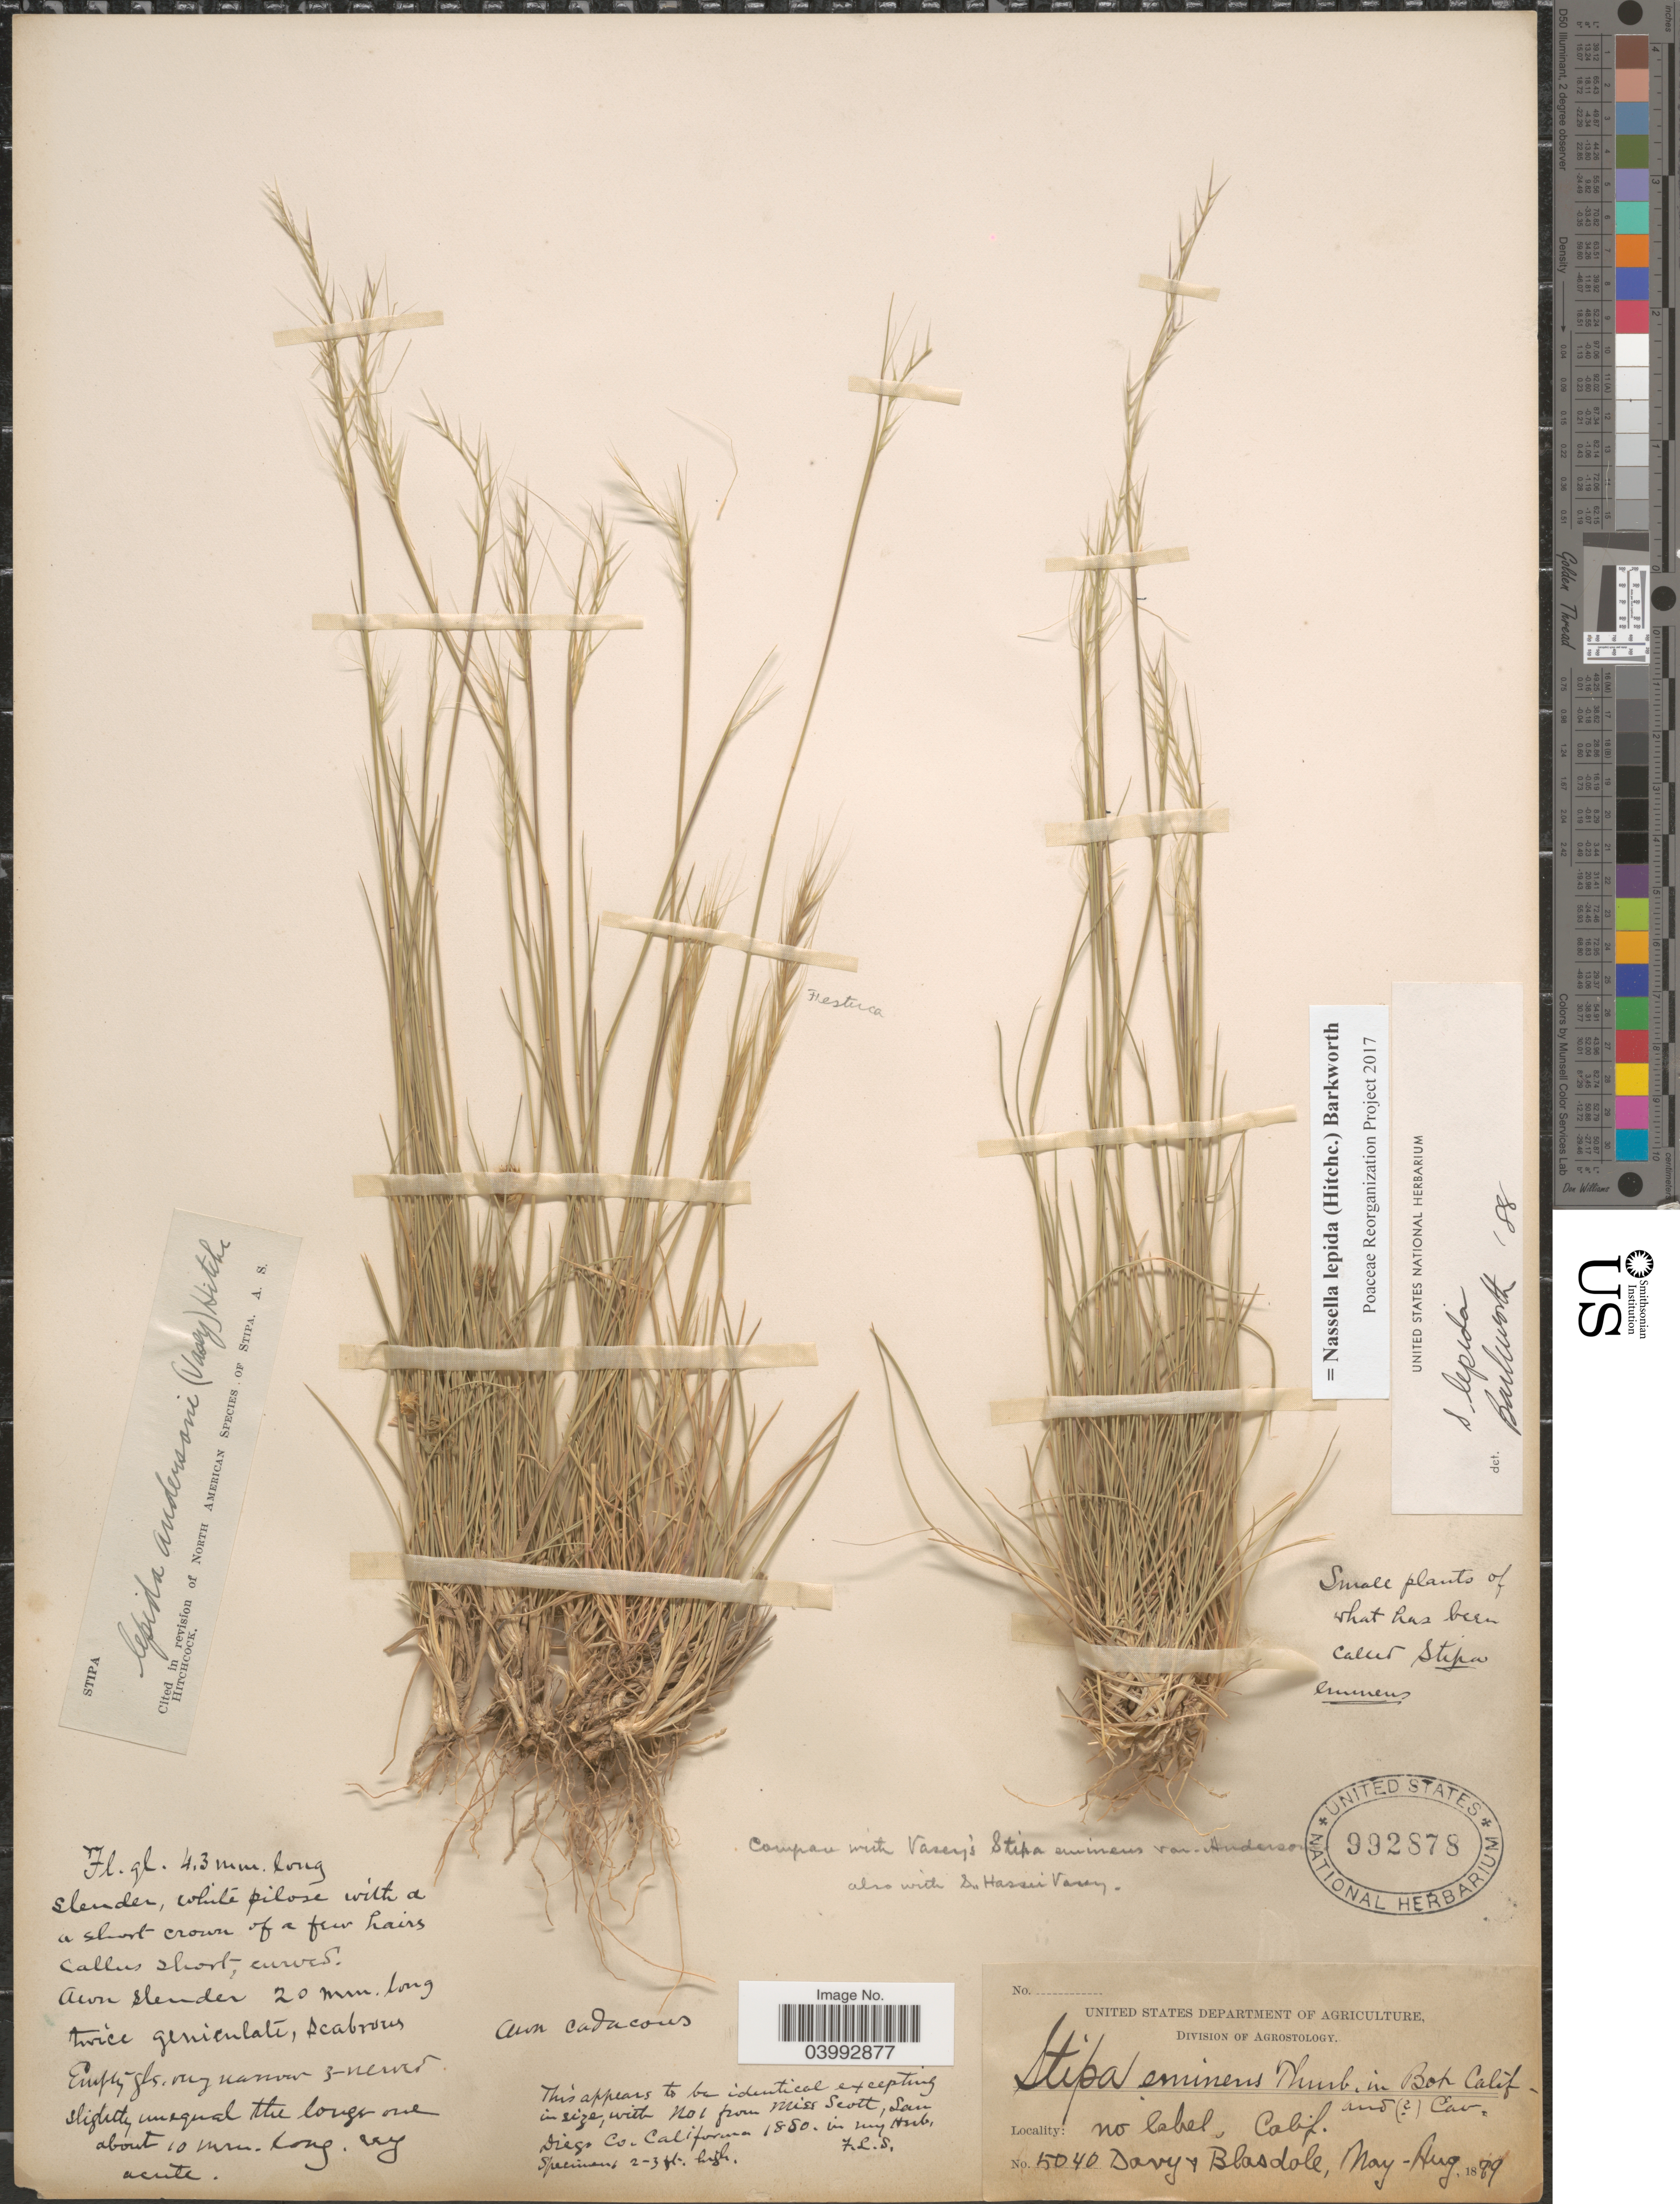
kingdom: Plantae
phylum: Tracheophyta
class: Liliopsida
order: Poales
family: Poaceae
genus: Nassella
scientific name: Nassella lepida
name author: (Hitchc.) Barkworth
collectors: Davy & Blasdale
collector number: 5040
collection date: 1889-05/1889-08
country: United States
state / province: California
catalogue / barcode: US 992878